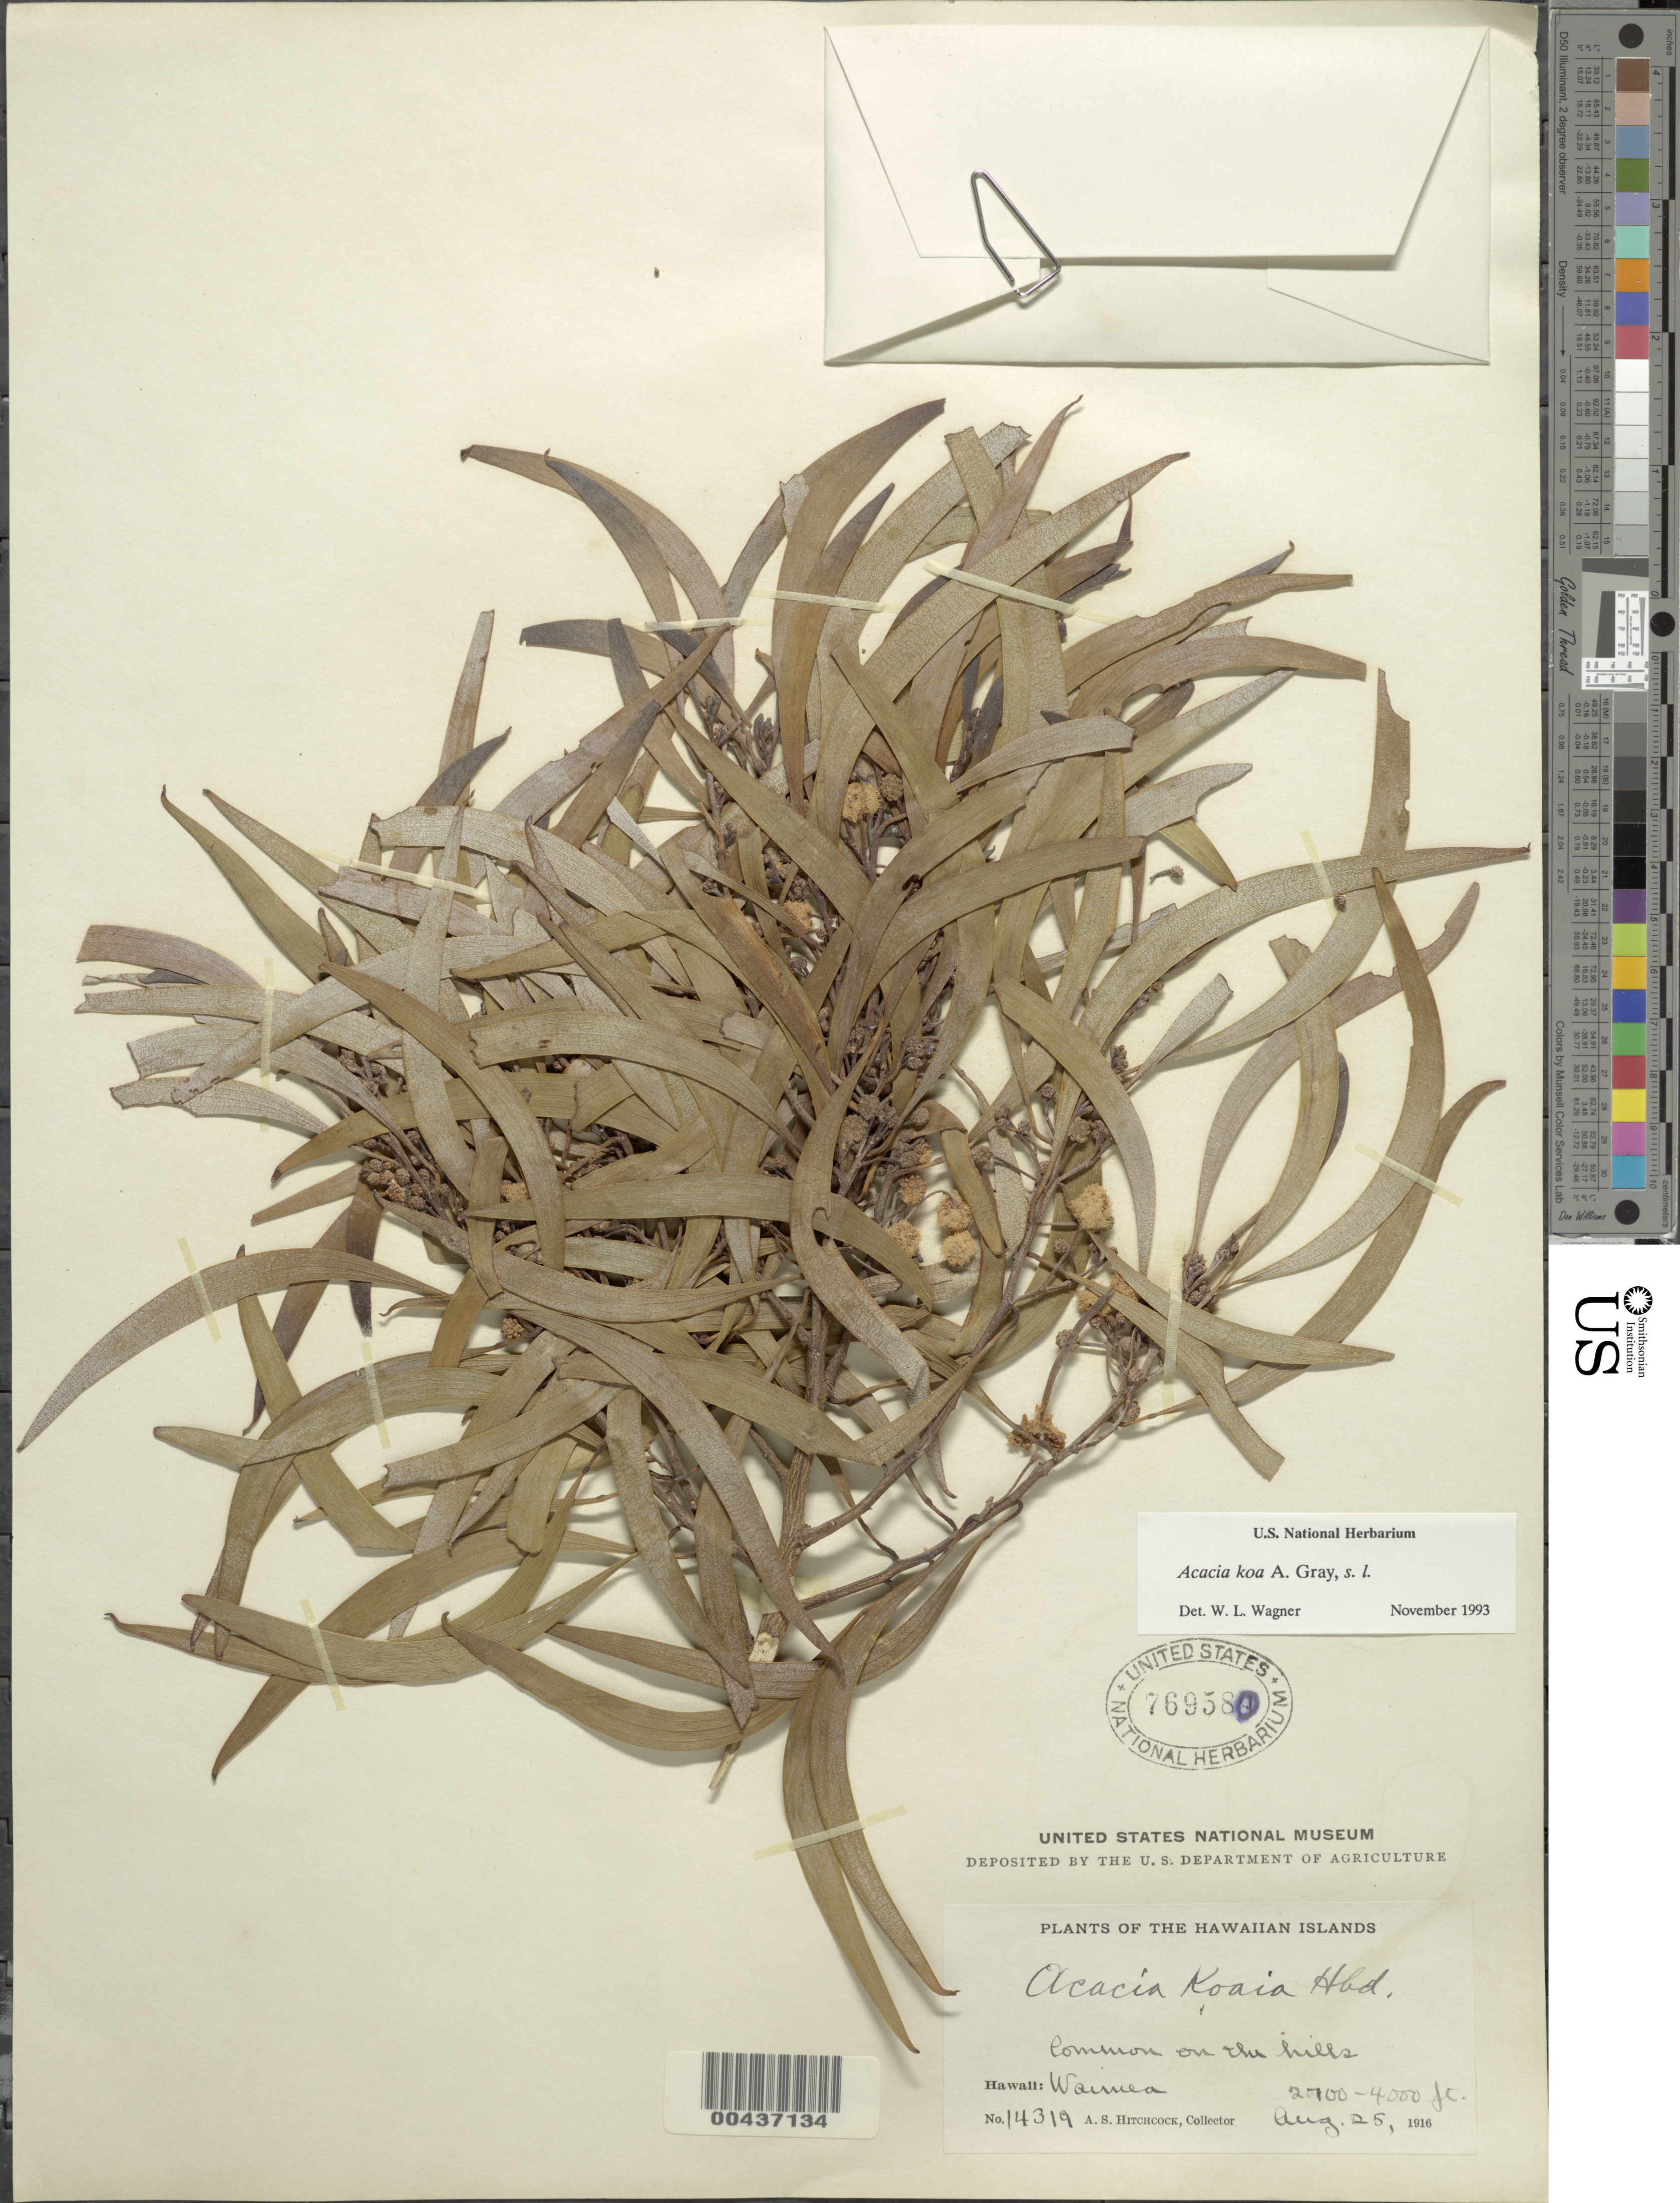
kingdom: Plantae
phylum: Tracheophyta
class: Magnoliopsida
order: Fabales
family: Fabaceae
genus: Acacia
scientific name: Acacia koa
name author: A. Gray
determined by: Wagner, W. L., (BOT), Smithsonian Institution - National Museum of Natural History (UNITED STATES)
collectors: A. S. Hitchcock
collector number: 14319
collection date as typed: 25 Aug 1916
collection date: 1916-08-25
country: United States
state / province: Hawaii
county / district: Hawaii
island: Hawaii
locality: Waimea, on the hills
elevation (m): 823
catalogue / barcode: US 769580